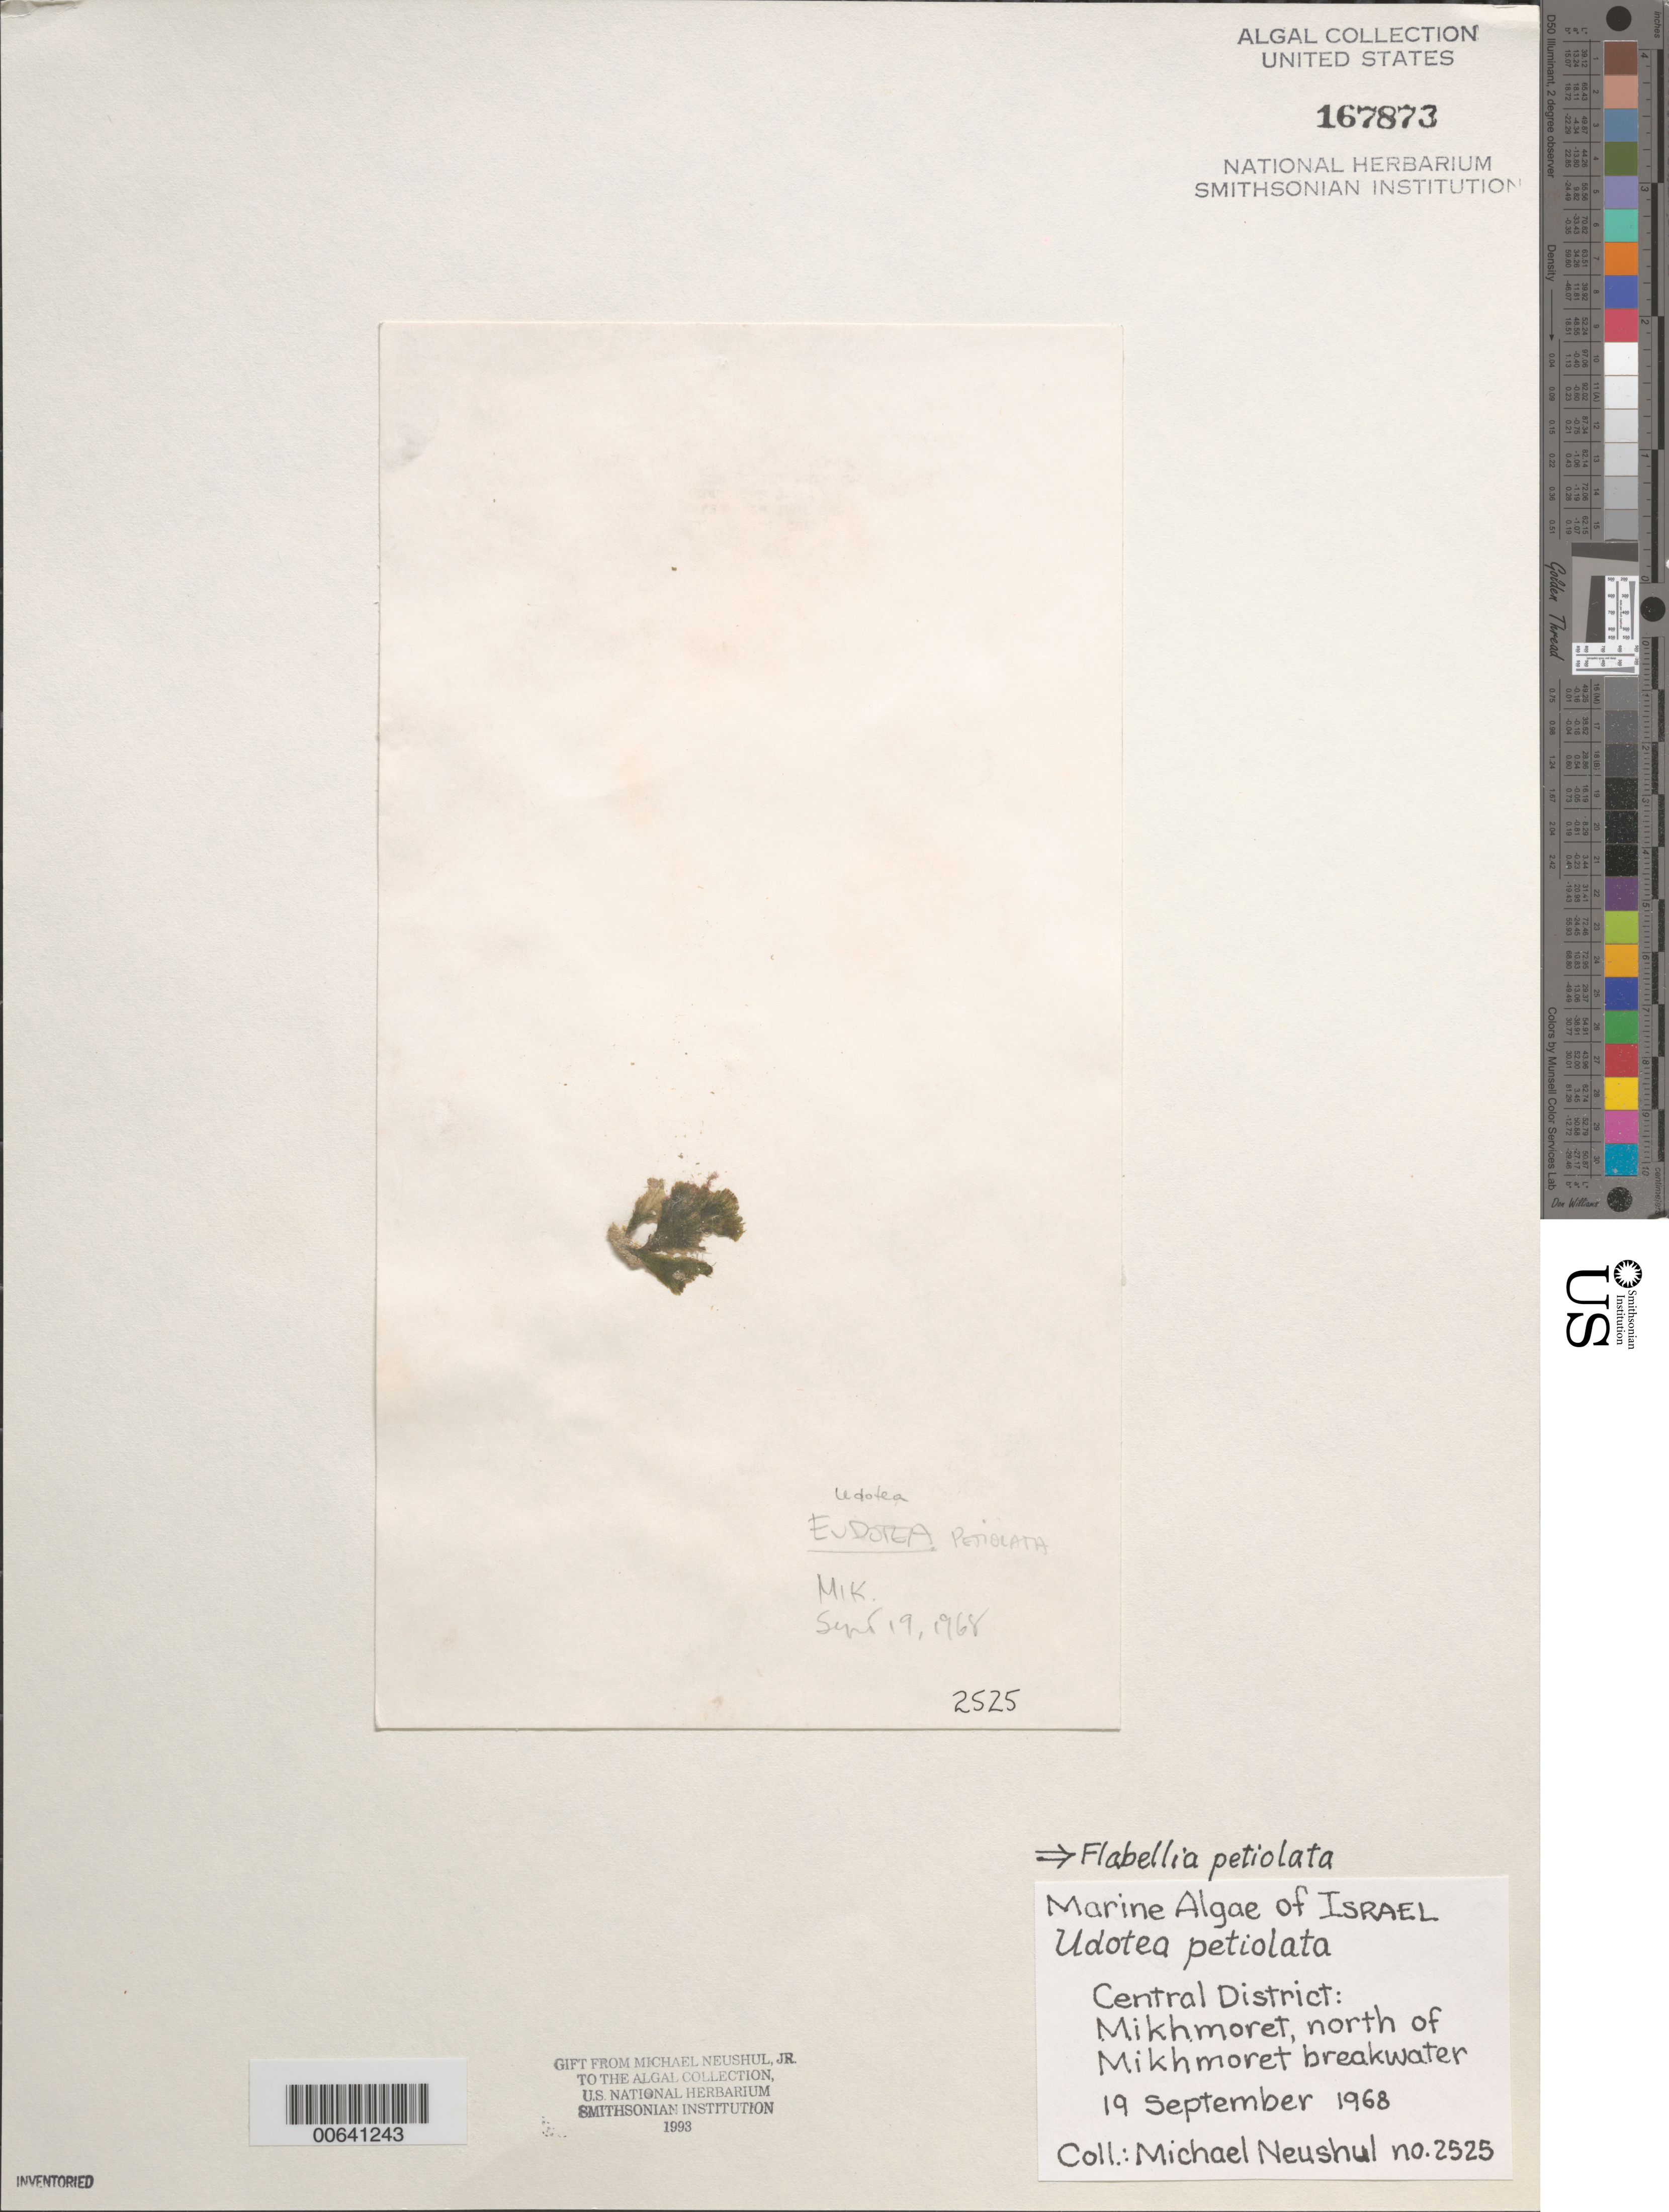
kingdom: Plantae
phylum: Chlorophyta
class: Ulvophyceae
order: Bryopsidales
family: Codiaceae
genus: Flabellia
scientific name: Flabellia petiolata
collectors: M. Neushul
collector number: Neushul 2525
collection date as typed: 19 Sep 1968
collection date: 1968-09-19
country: Israel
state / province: Central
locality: Mikhmoret, north of Mikhmoret Breakwater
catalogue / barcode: US 167873